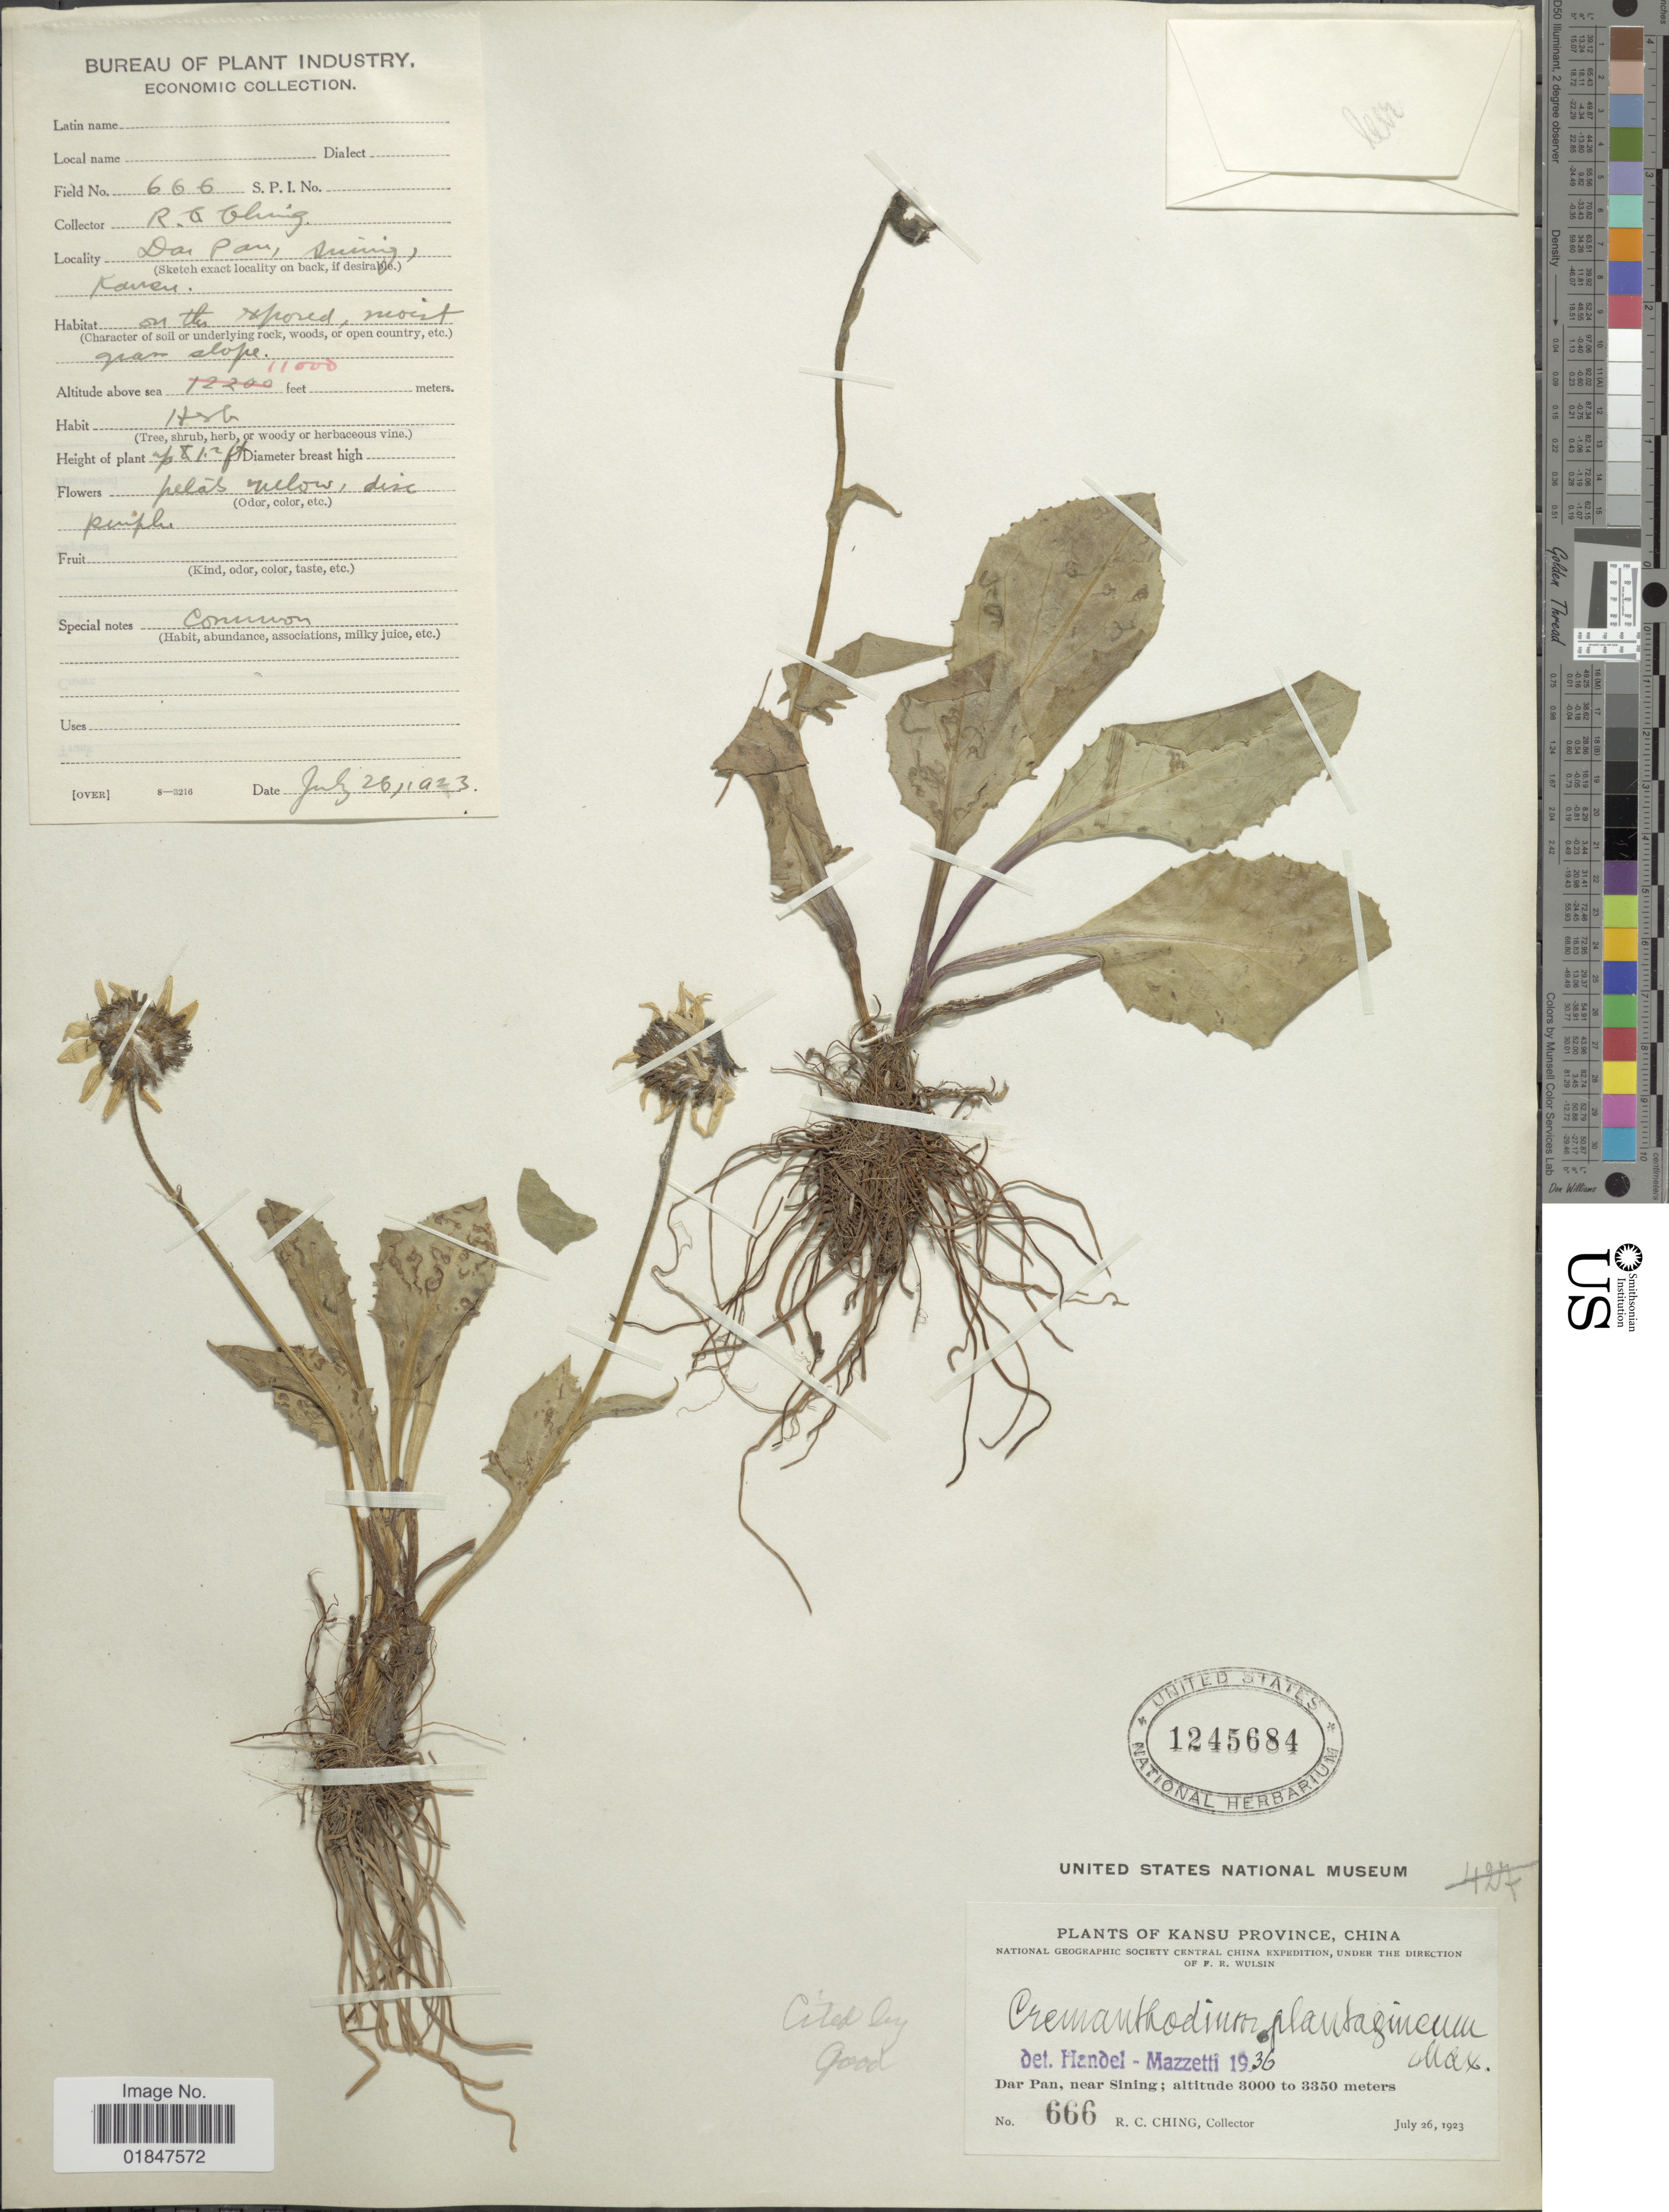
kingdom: Plantae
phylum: Tracheophyta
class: Magnoliopsida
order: Asterales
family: Asteraceae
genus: Cremanthodium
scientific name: Cremanthodium ellisii var. ellisii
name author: (Hook. f.) Kitam.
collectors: R. C. Ching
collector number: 666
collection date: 1923-07-26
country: China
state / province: Gansu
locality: Kansu Province, Dar Pan, near Sining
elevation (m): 3000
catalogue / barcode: US 1245684